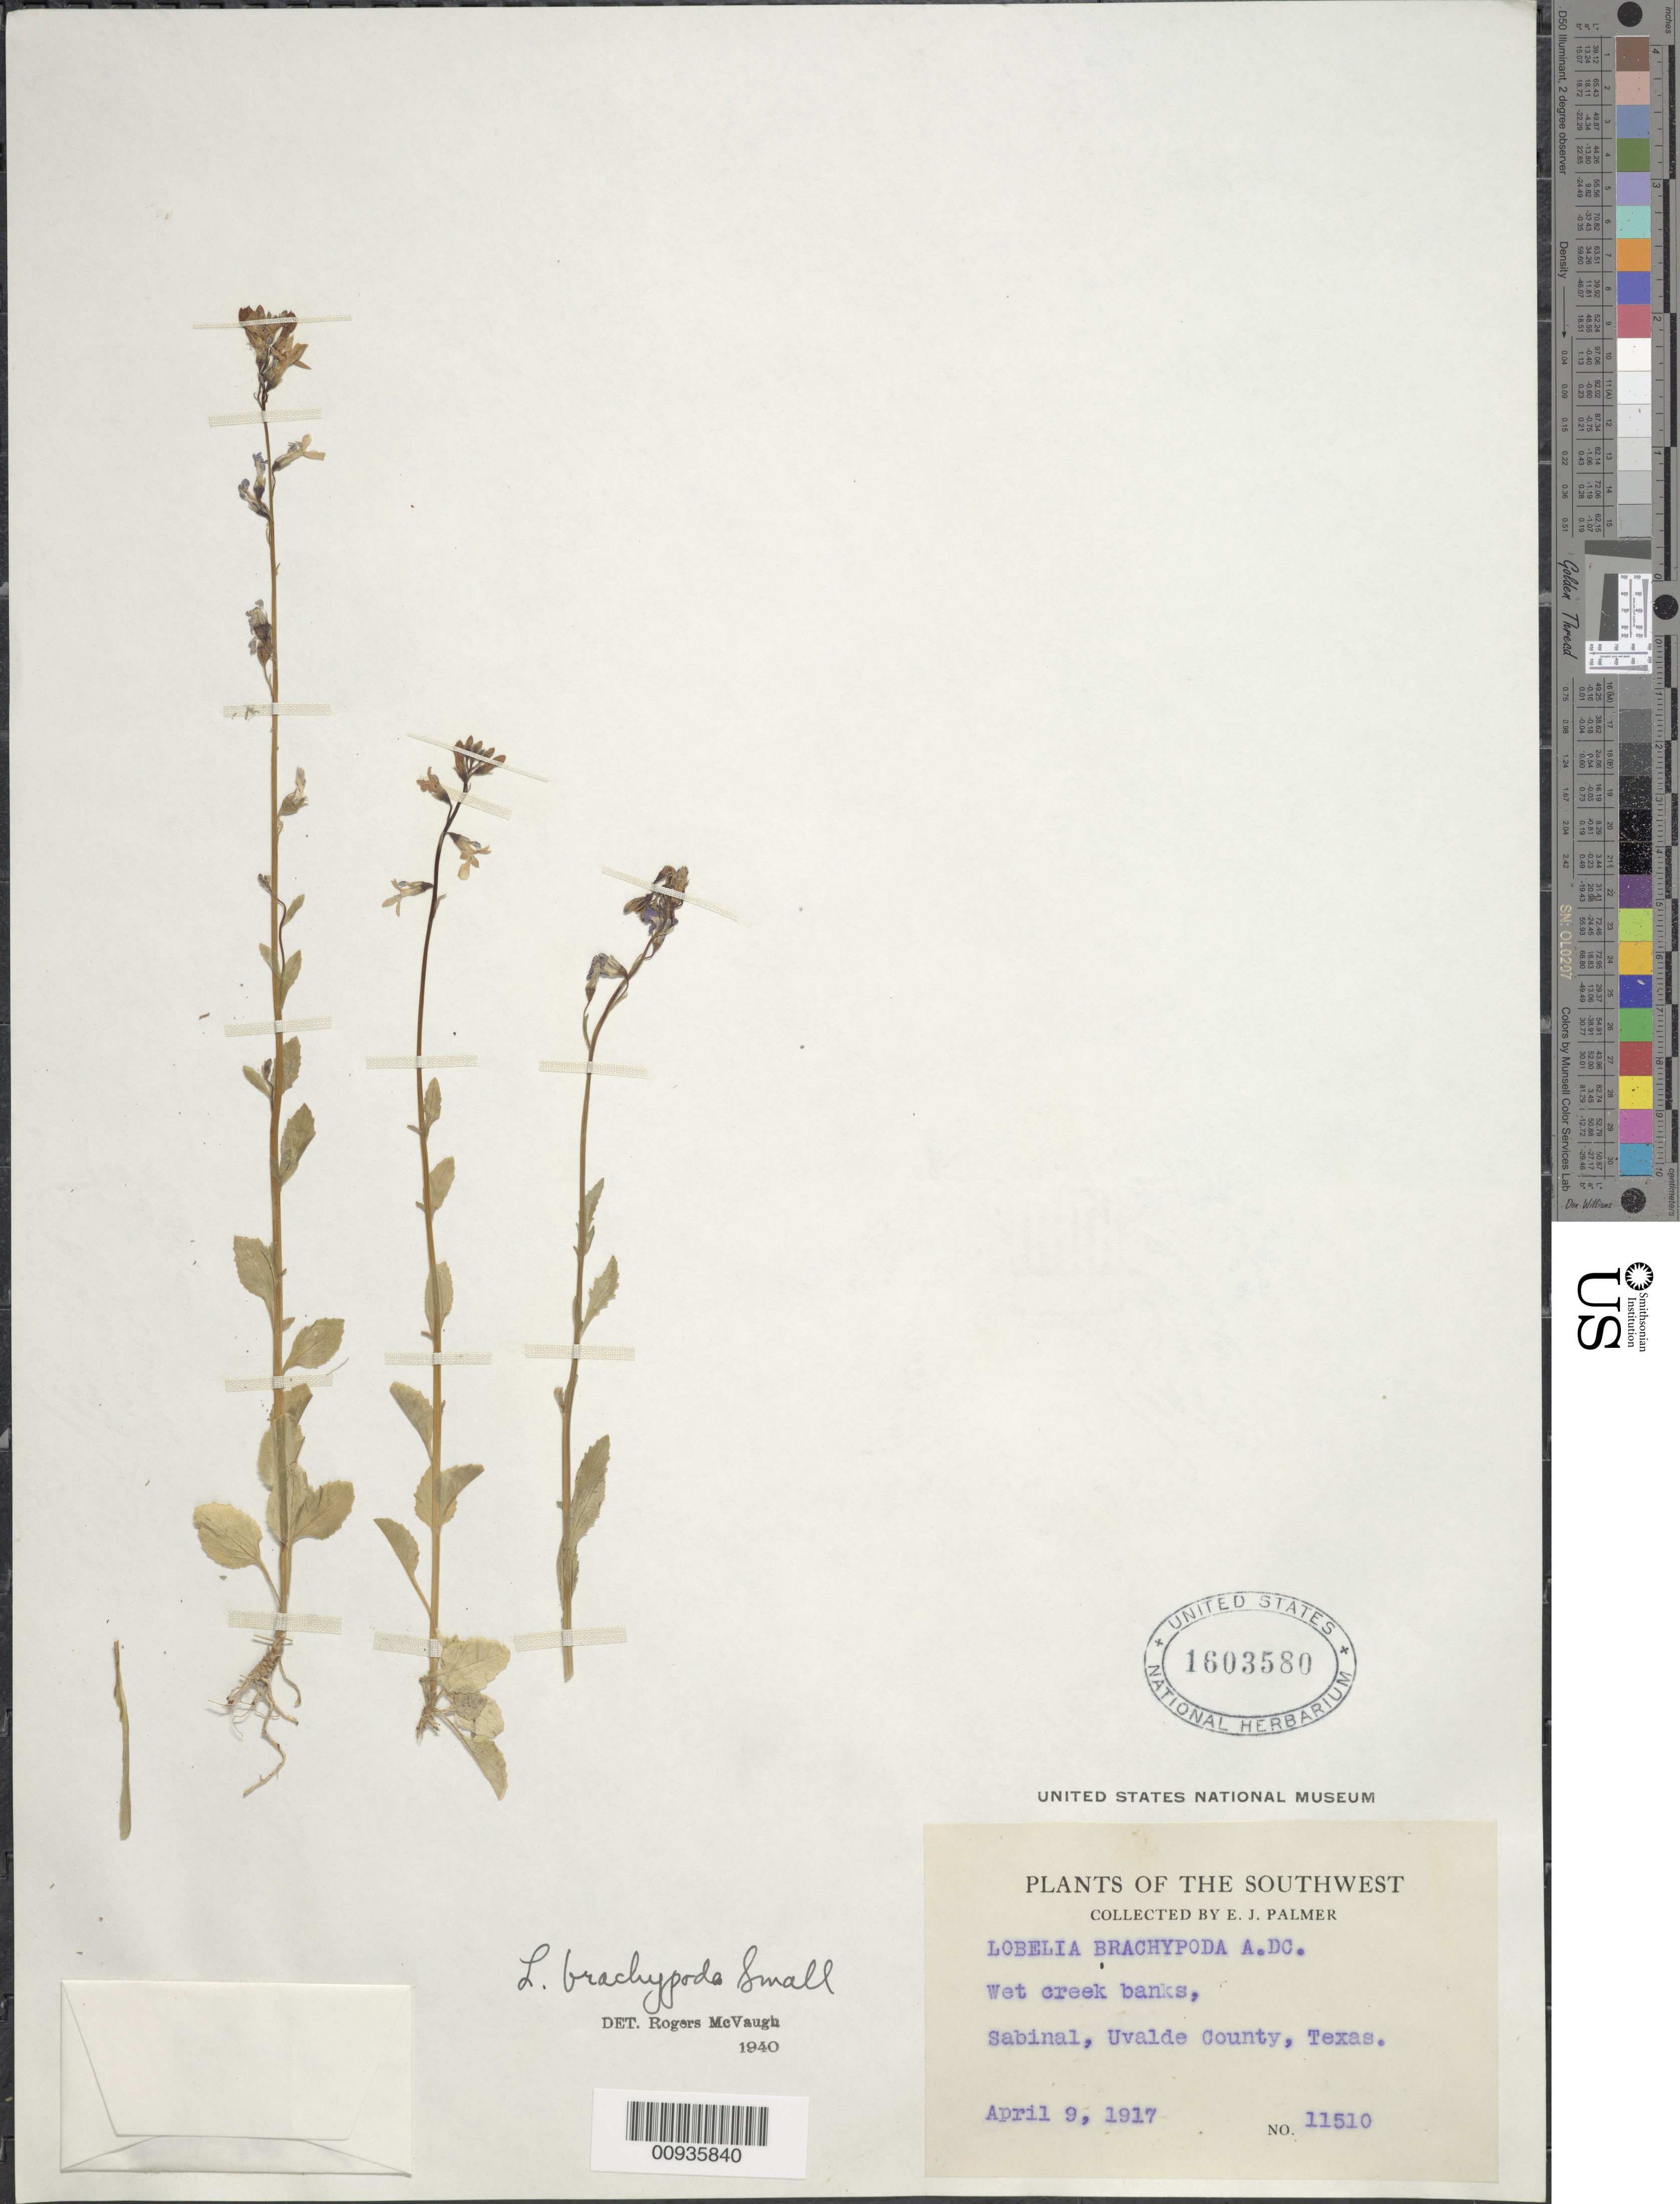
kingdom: Plantae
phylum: Tracheophyta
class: Magnoliopsida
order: Asterales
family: Campanulaceae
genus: Lobelia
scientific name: Lobelia brachypoda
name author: (A. Gray) Small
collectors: E. J. Palmer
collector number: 11510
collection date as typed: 9 Apr 1917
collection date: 1917-04-09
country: United States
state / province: Texas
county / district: Uvalde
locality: Sabinal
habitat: wet creek banks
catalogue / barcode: US 1603580